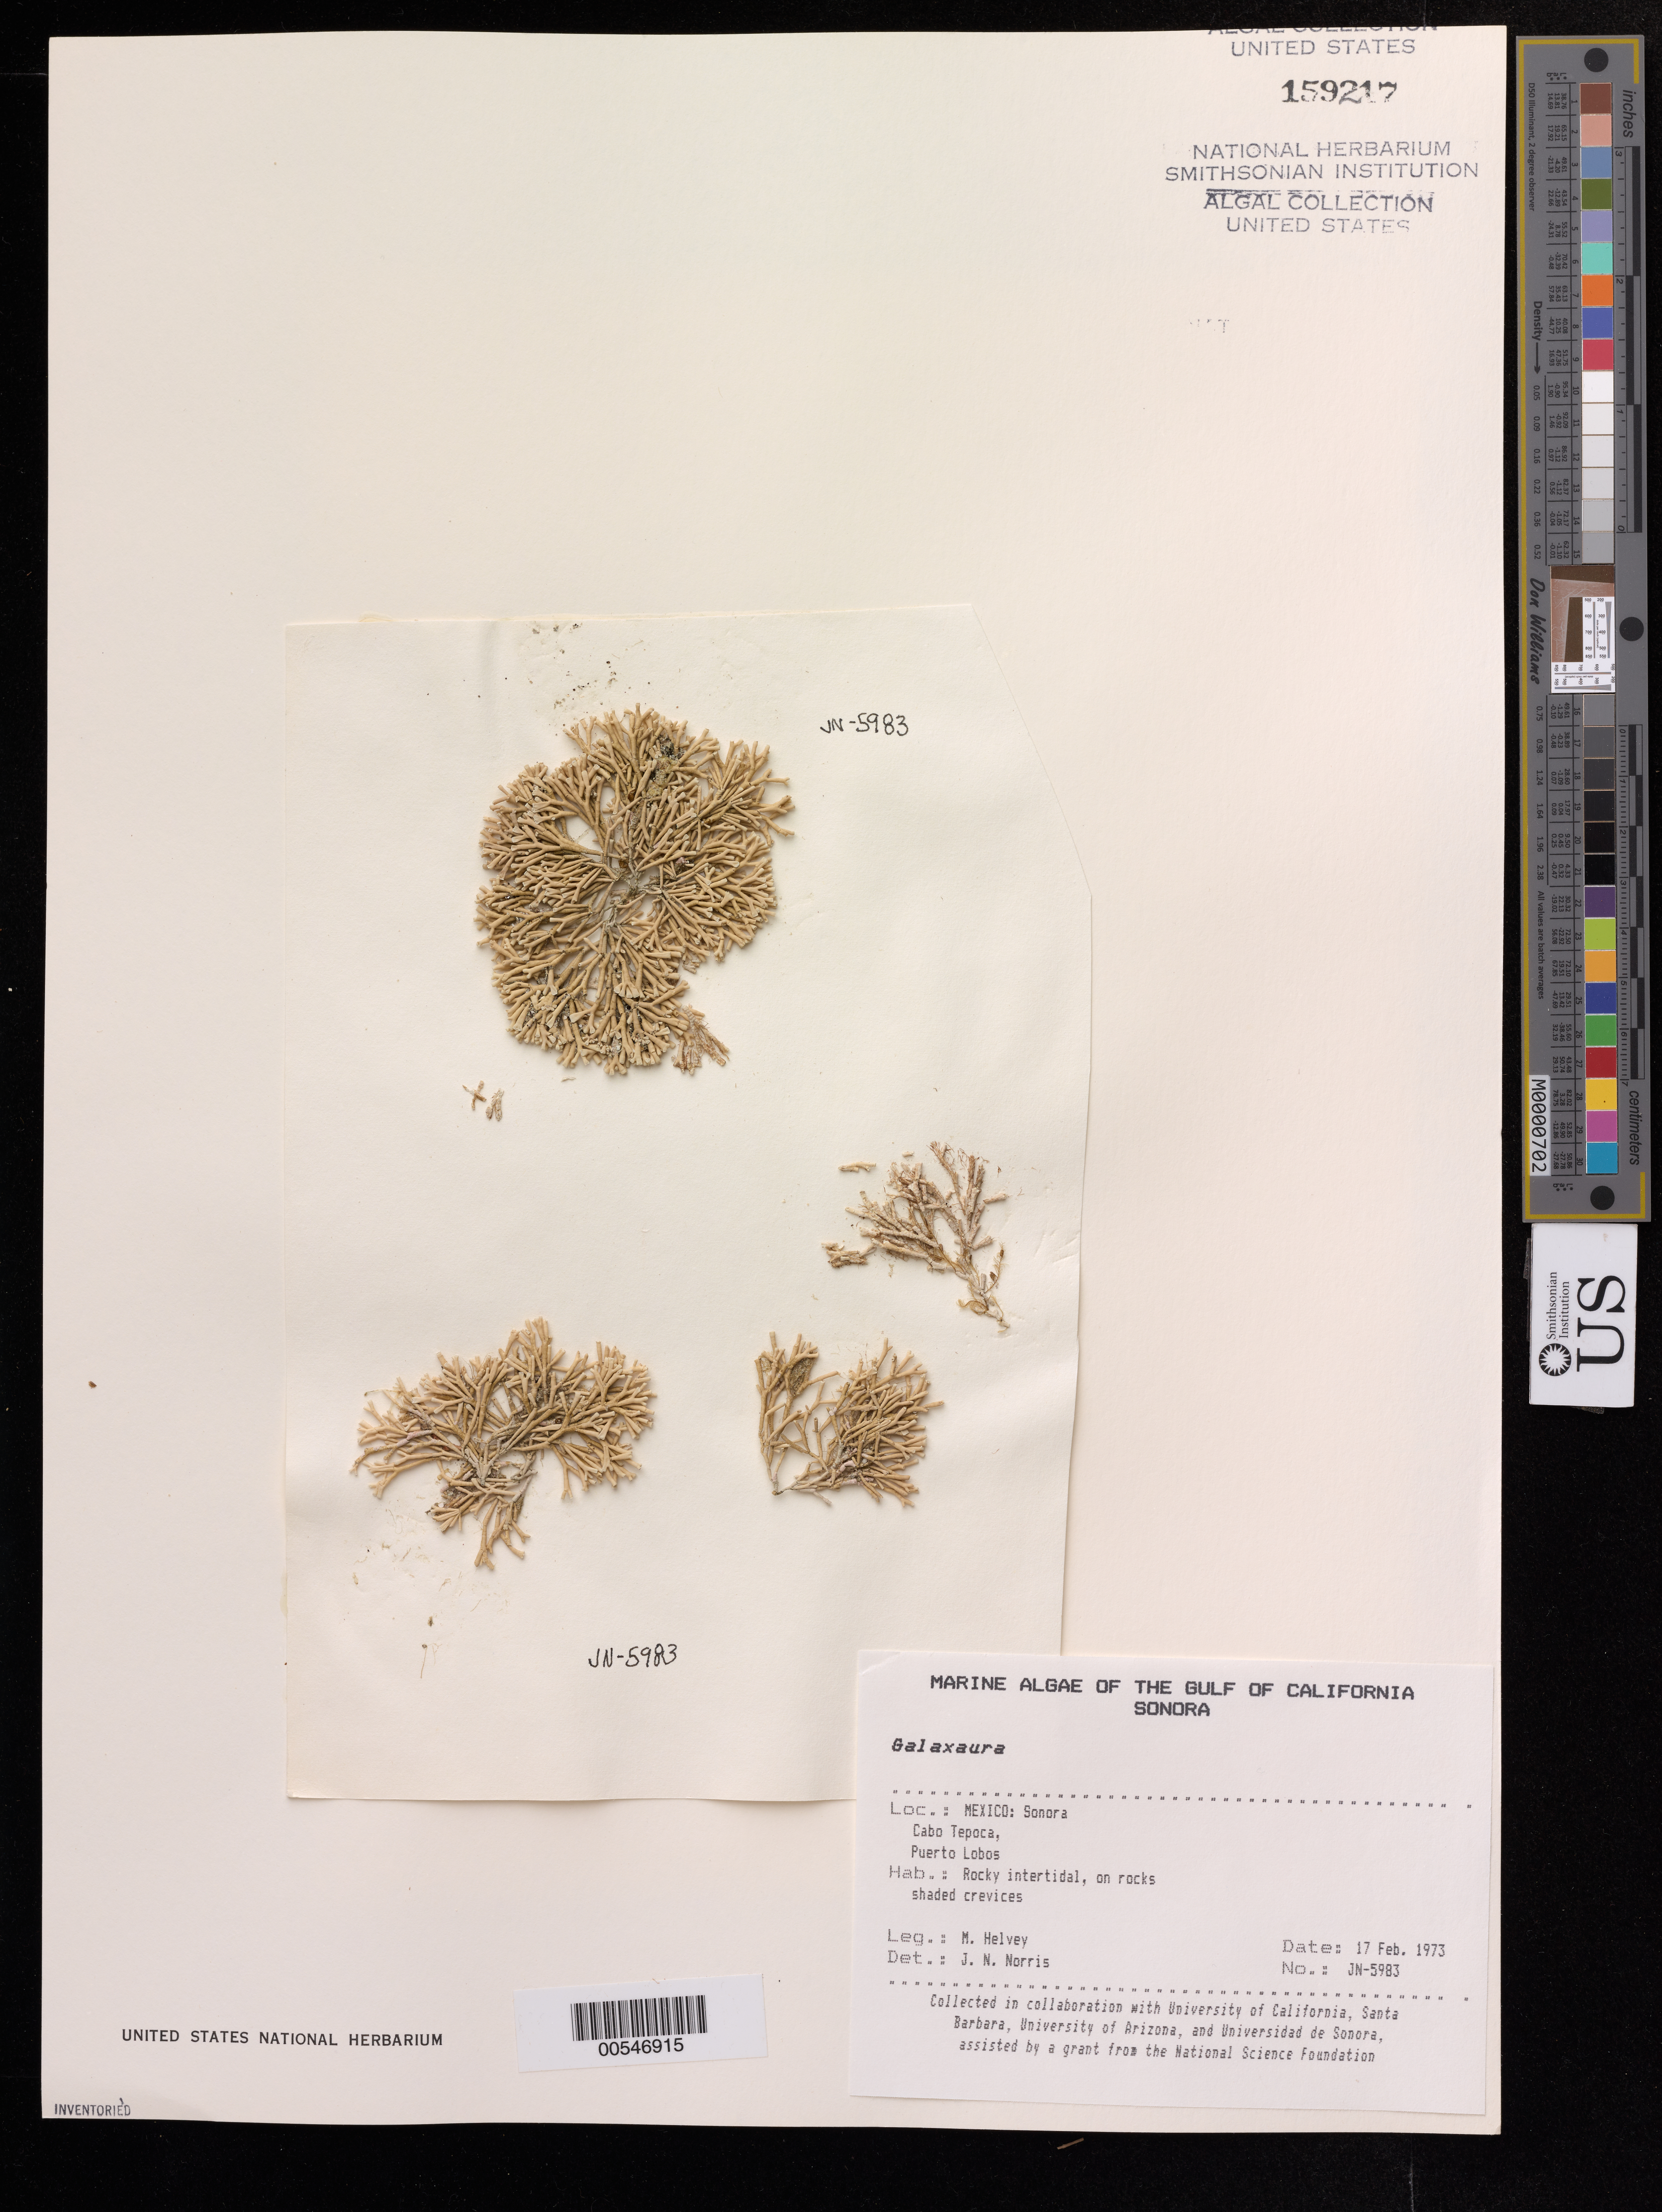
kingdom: Plantae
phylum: Rhodophyta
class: Florideophyceae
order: Nemaliales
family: Galaxauraceae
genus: Galaxaura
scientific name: Galaxaura sp.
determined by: Norris, James N.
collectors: M. Helvey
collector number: Jn-5983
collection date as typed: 17 Feb 1973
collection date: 1973-02-17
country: Mexico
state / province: Sonora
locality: Cabo Tepoca, Puerto de Lobos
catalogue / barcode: US 159217